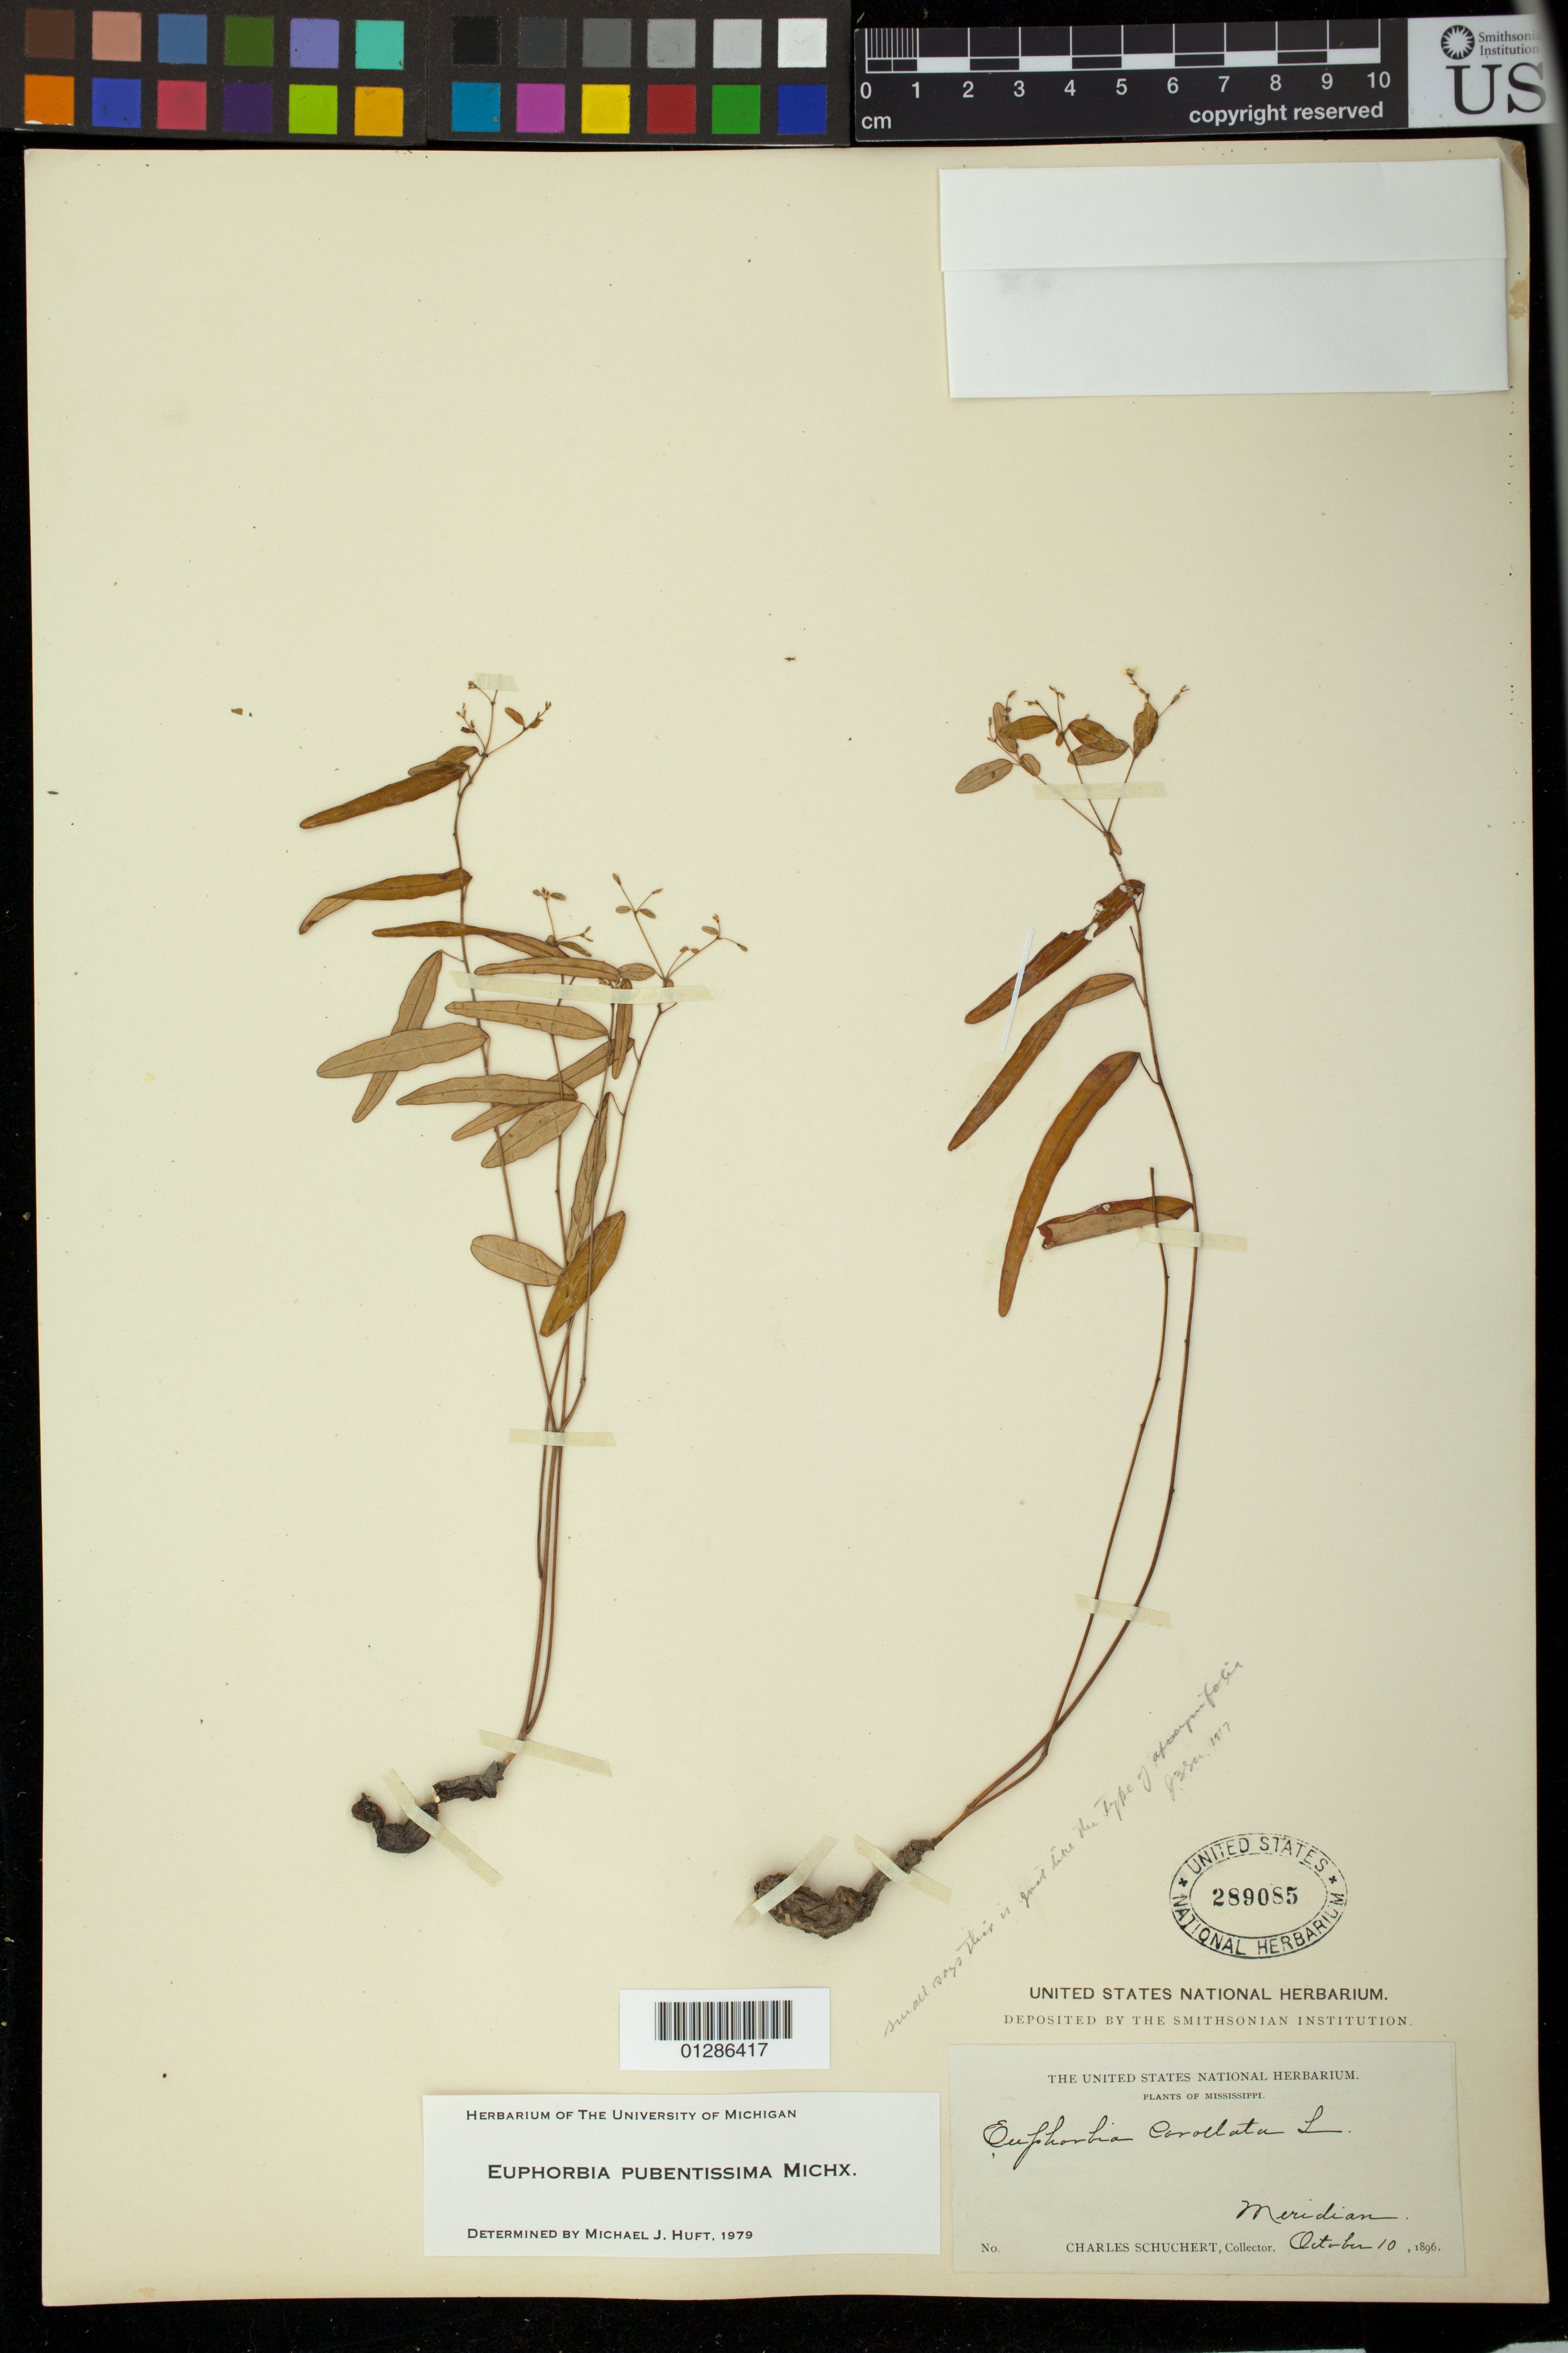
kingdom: Plantae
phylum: Tracheophyta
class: Magnoliopsida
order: Malpighiales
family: Euphorbiaceae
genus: Euphorbia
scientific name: Euphorbia pubentissima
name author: Michx.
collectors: C. Schuchert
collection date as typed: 10 Oct 1896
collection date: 1896-10-10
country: United States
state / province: Mississippi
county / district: Lauderdale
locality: Meridian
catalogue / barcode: US 289085